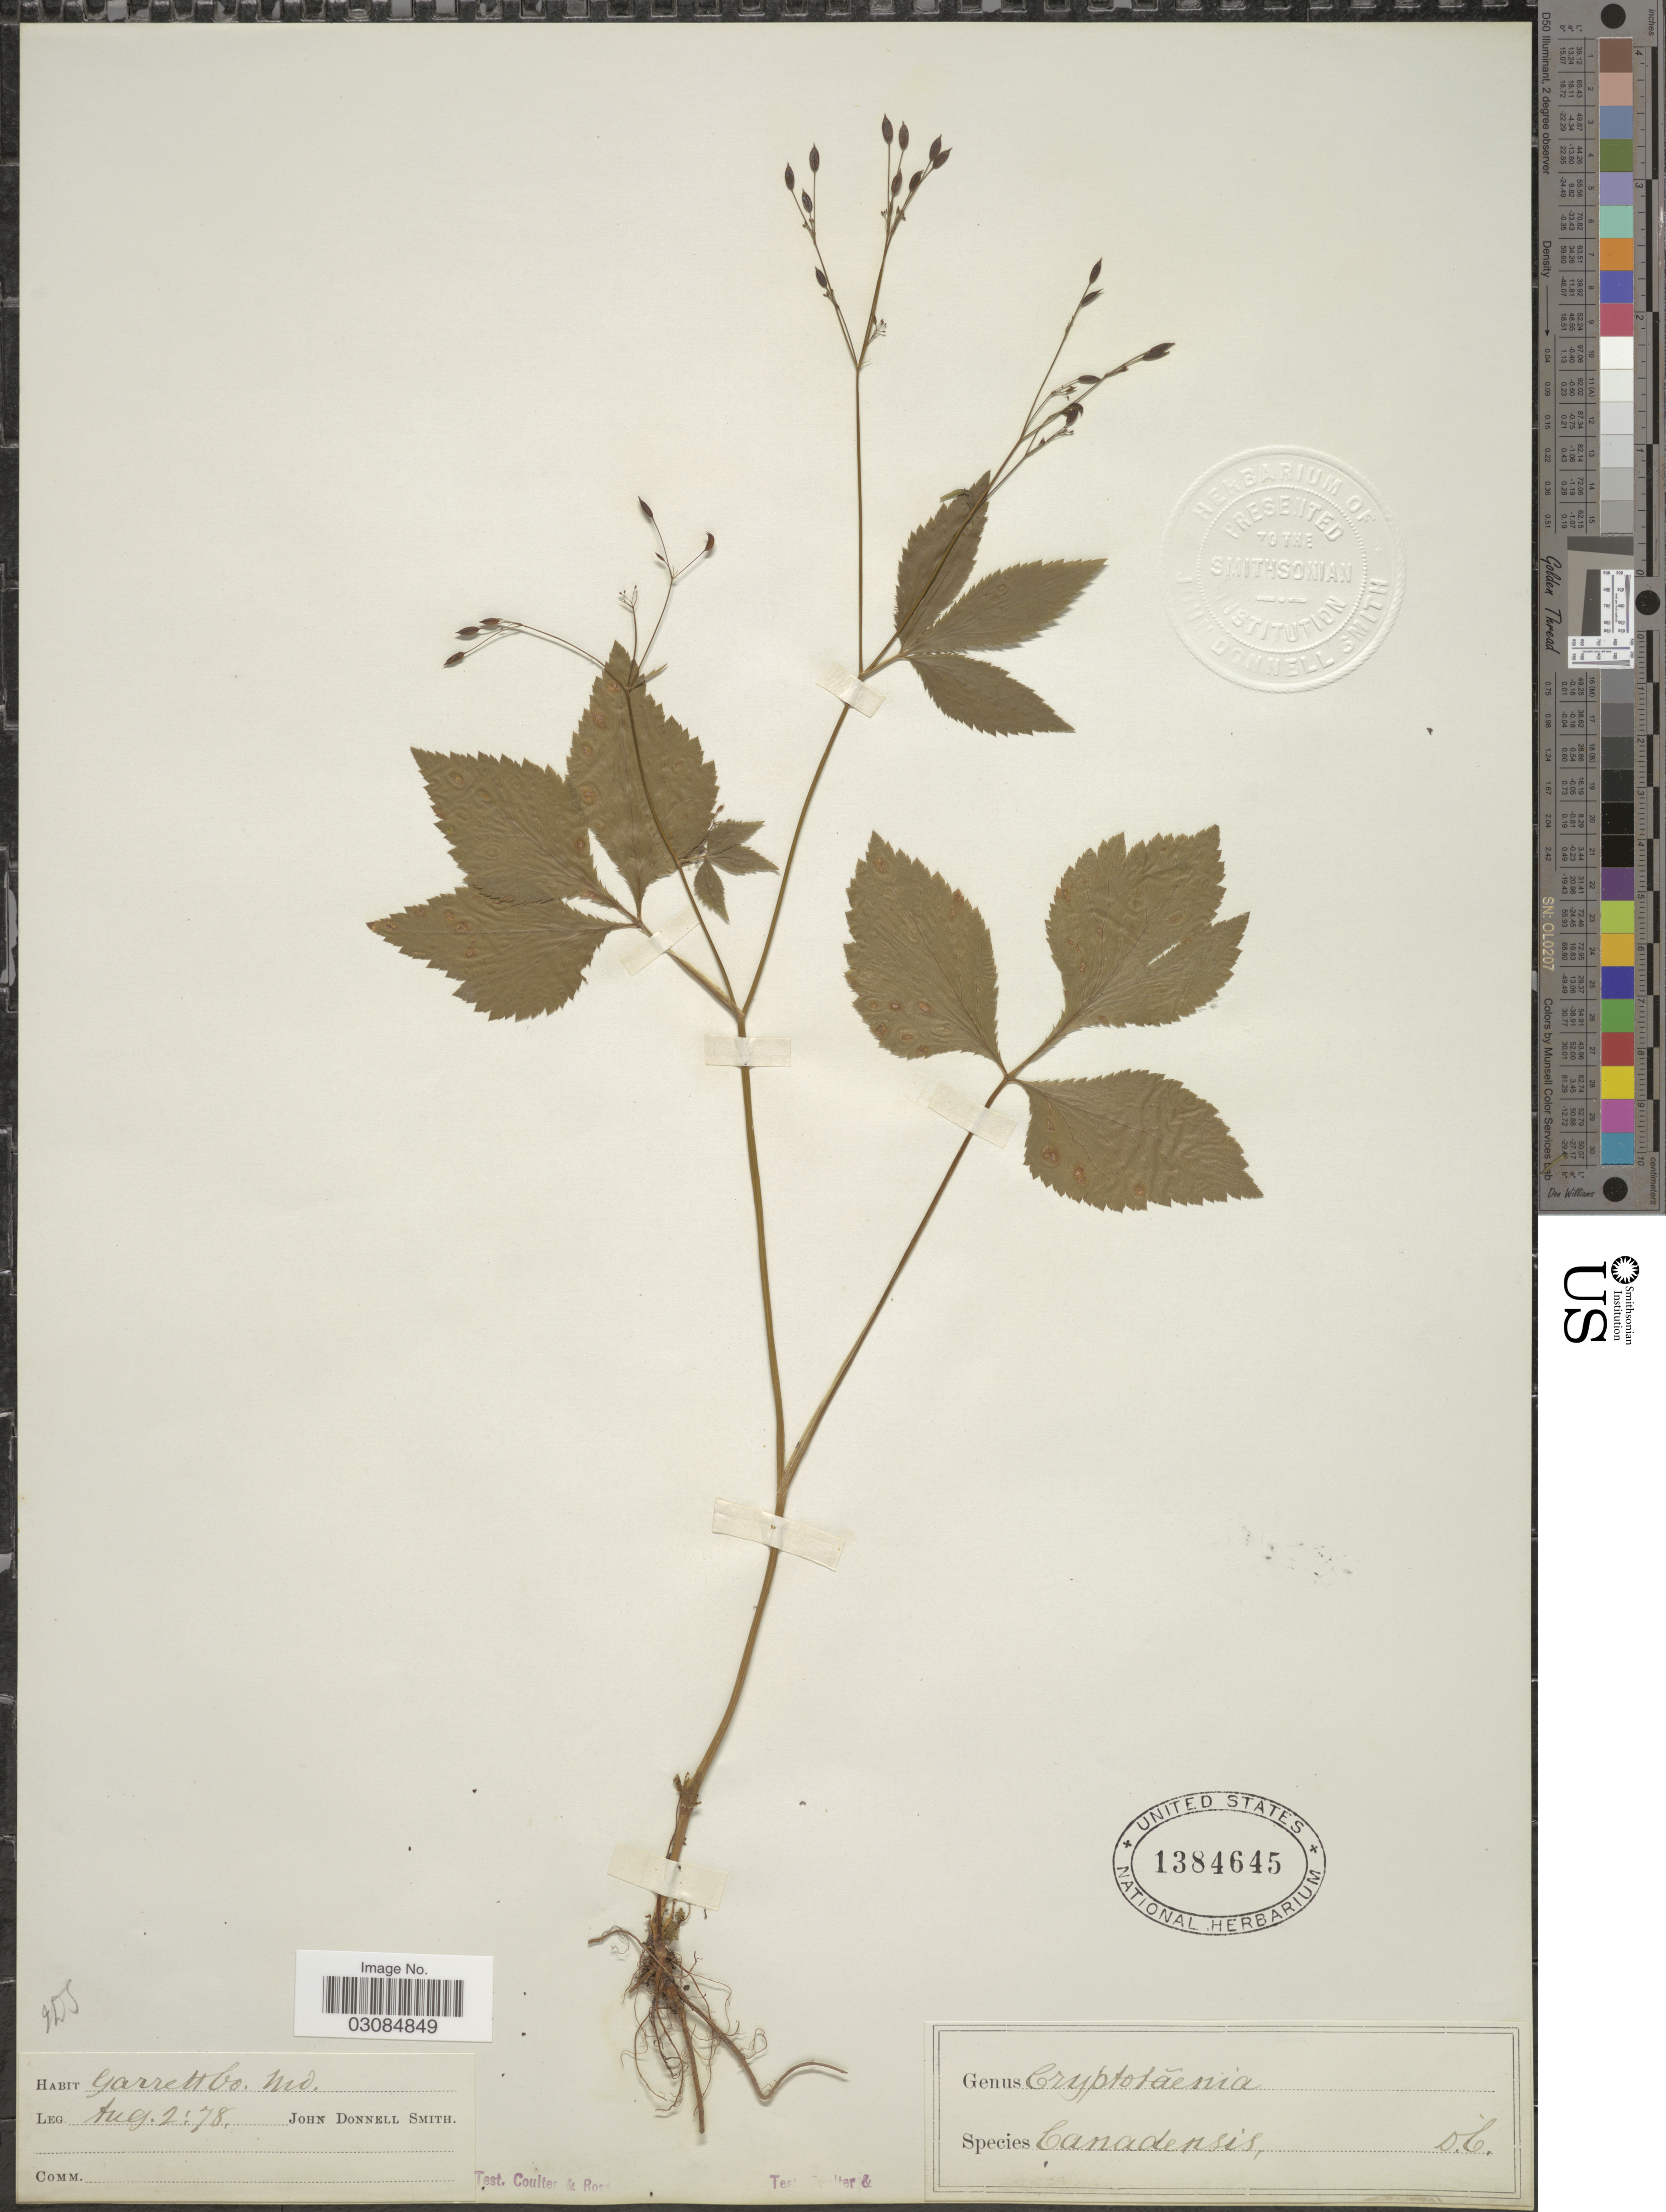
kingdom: Plantae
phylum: Tracheophyta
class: Magnoliopsida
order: Apiales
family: Apiaceae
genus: Cryptotaenia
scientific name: Cryptotaenia canadensis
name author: (L.) DC.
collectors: J. Donnell Smith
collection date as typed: Transcribed d/m/y: 2/8/78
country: United States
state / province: Maryland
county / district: Garrett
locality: Garrett Co.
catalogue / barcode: US 1384645